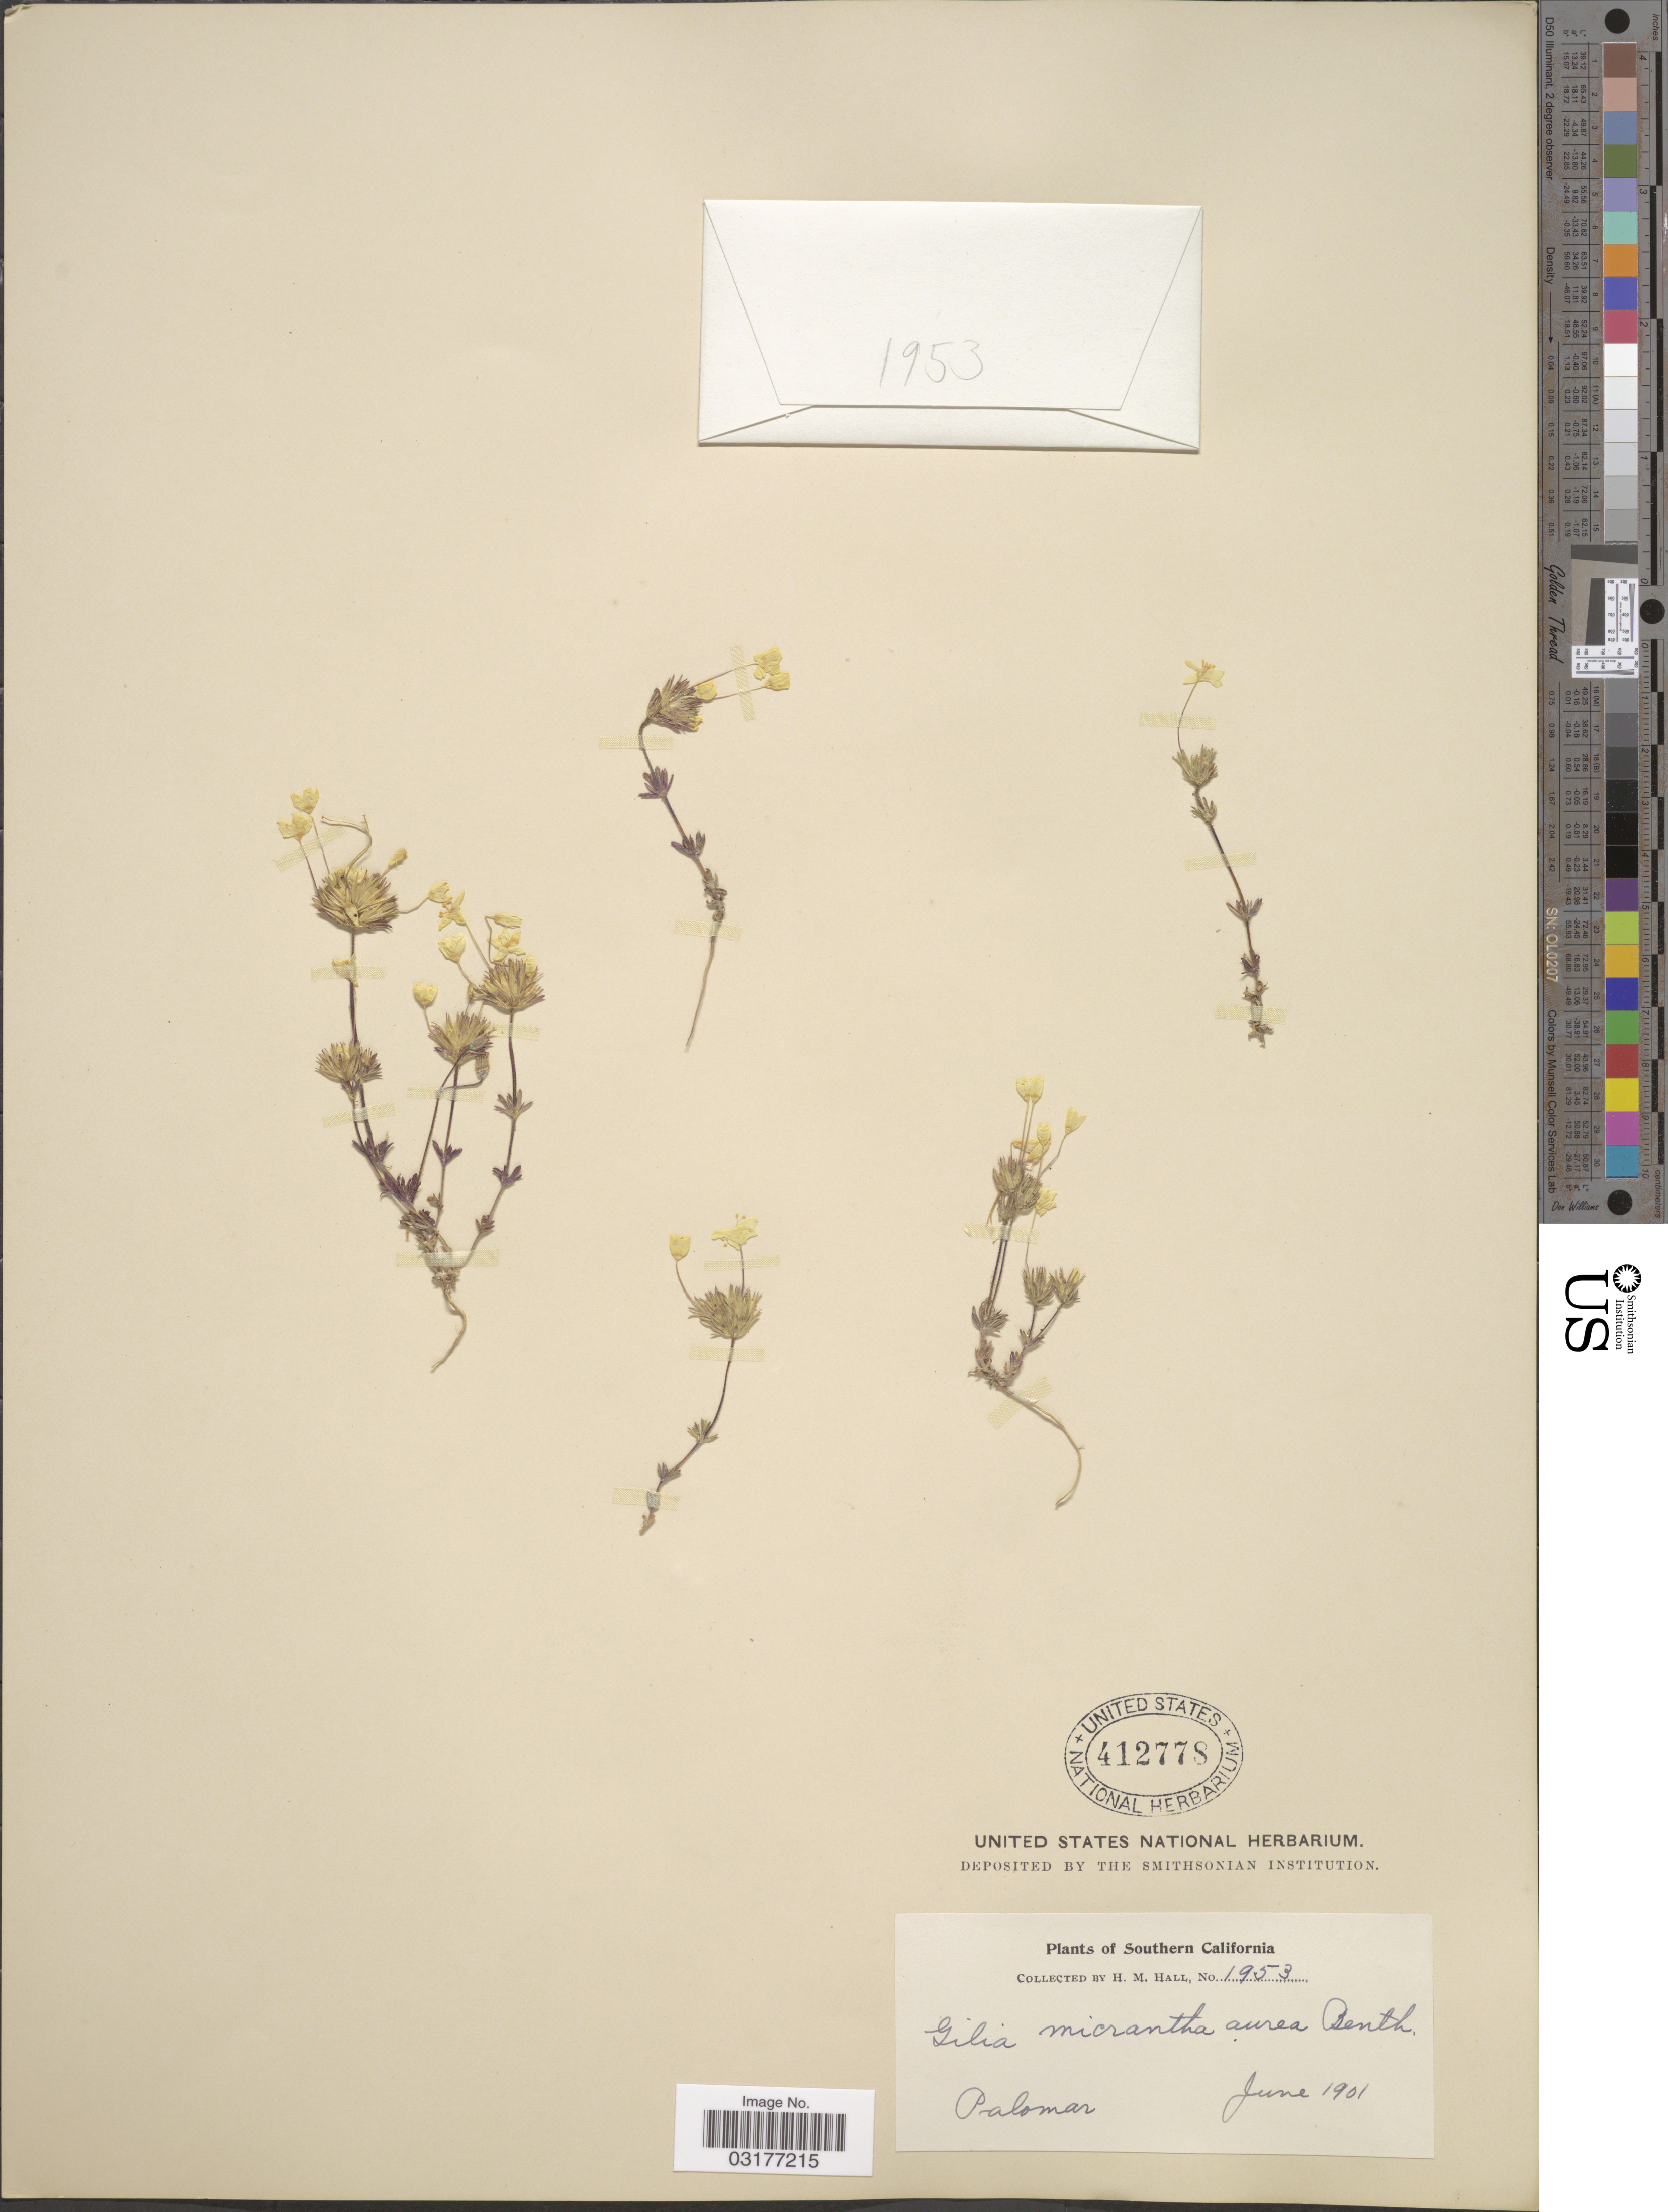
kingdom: Plantae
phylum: Tracheophyta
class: Magnoliopsida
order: Ericales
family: Polemoniaceae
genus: Leptosiphon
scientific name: Leptosiphon parviflorus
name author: Benth.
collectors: H. M. Hall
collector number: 1953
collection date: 1901-06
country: United States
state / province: California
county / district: San Diego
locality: Southern California. Palomar.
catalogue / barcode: US 412778